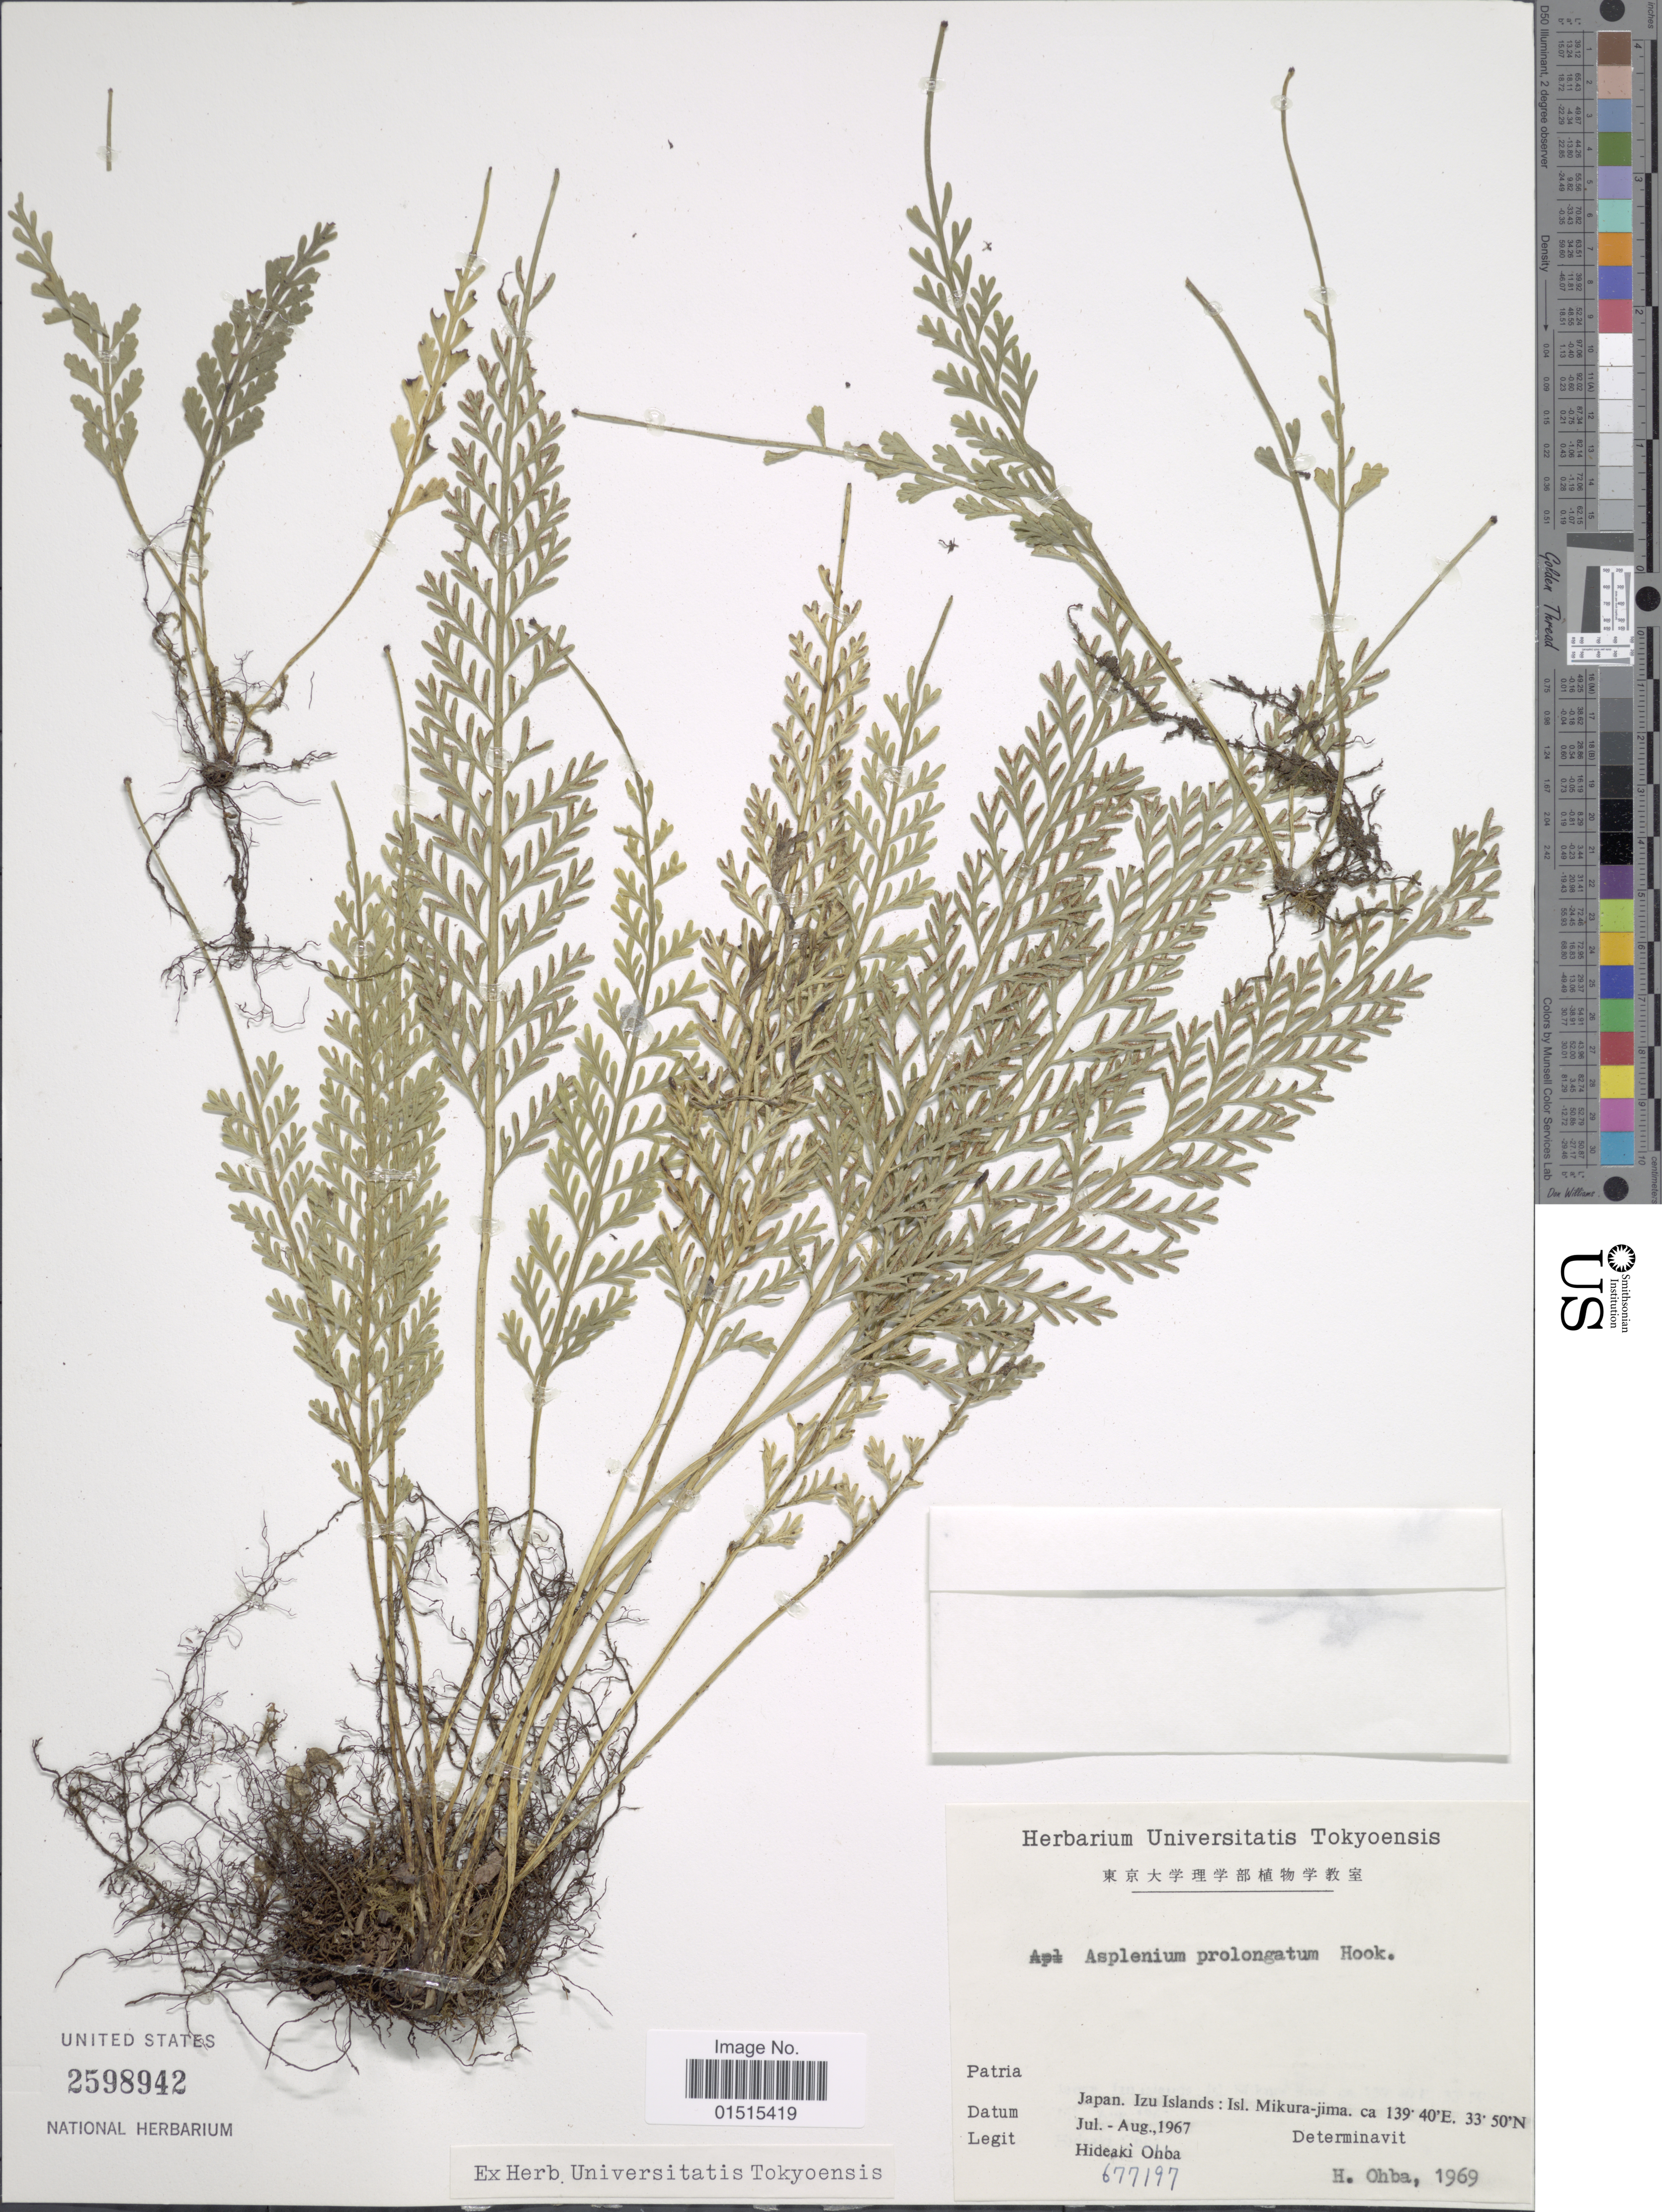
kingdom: Plantae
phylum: Tracheophyta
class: Polypodiopsida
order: Polypodiales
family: Aspleniaceae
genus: Asplenium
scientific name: Asplenium prolongatum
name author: Hook.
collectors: H. Ohba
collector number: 677197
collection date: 1967-07/1967-08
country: Japan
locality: Izu. Islands: Isl. Mikura-jima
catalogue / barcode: US 2598942